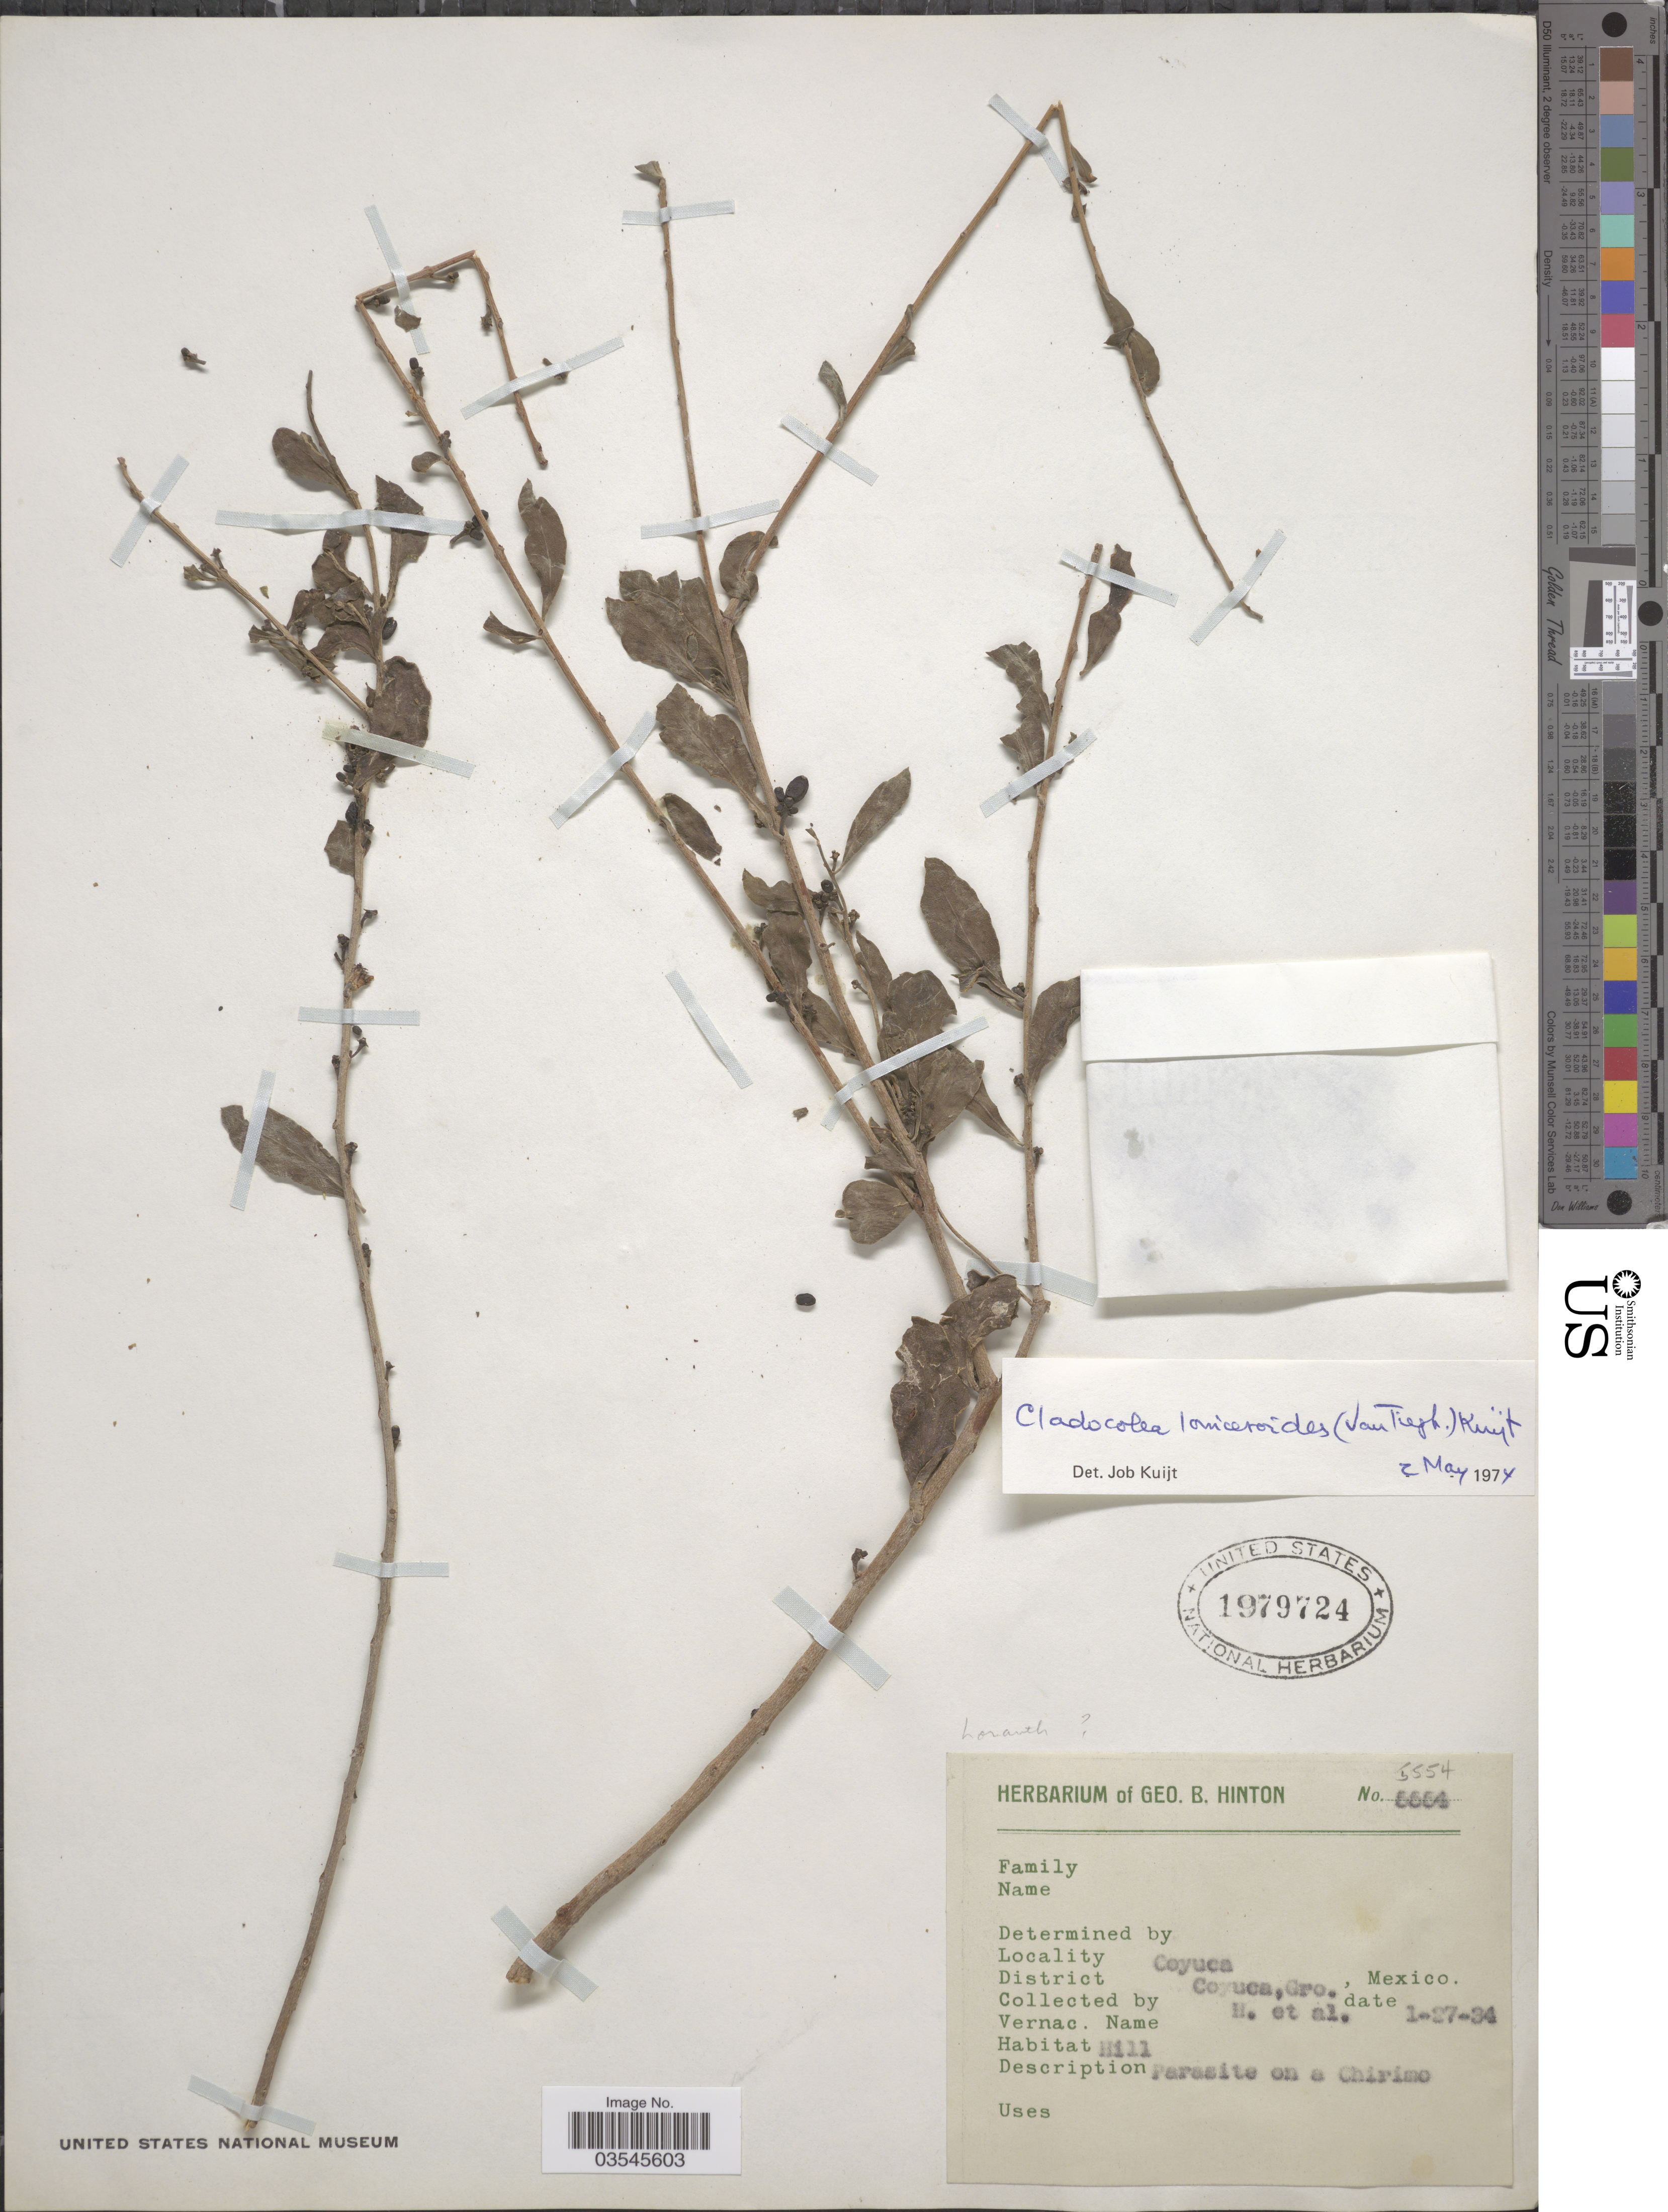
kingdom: Plantae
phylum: Tracheophyta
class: Magnoliopsida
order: Santalales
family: Loranthaceae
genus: Cladocolea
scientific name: Cladocolea loniceroides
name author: (Tiegh.) Kuijt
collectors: G. B. Hinton & et al.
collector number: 5554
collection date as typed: Transcribed d/m/y: 27/1/34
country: Mexico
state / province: Guerrero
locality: Coyuca. District Coyuca.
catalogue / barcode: US 1979724